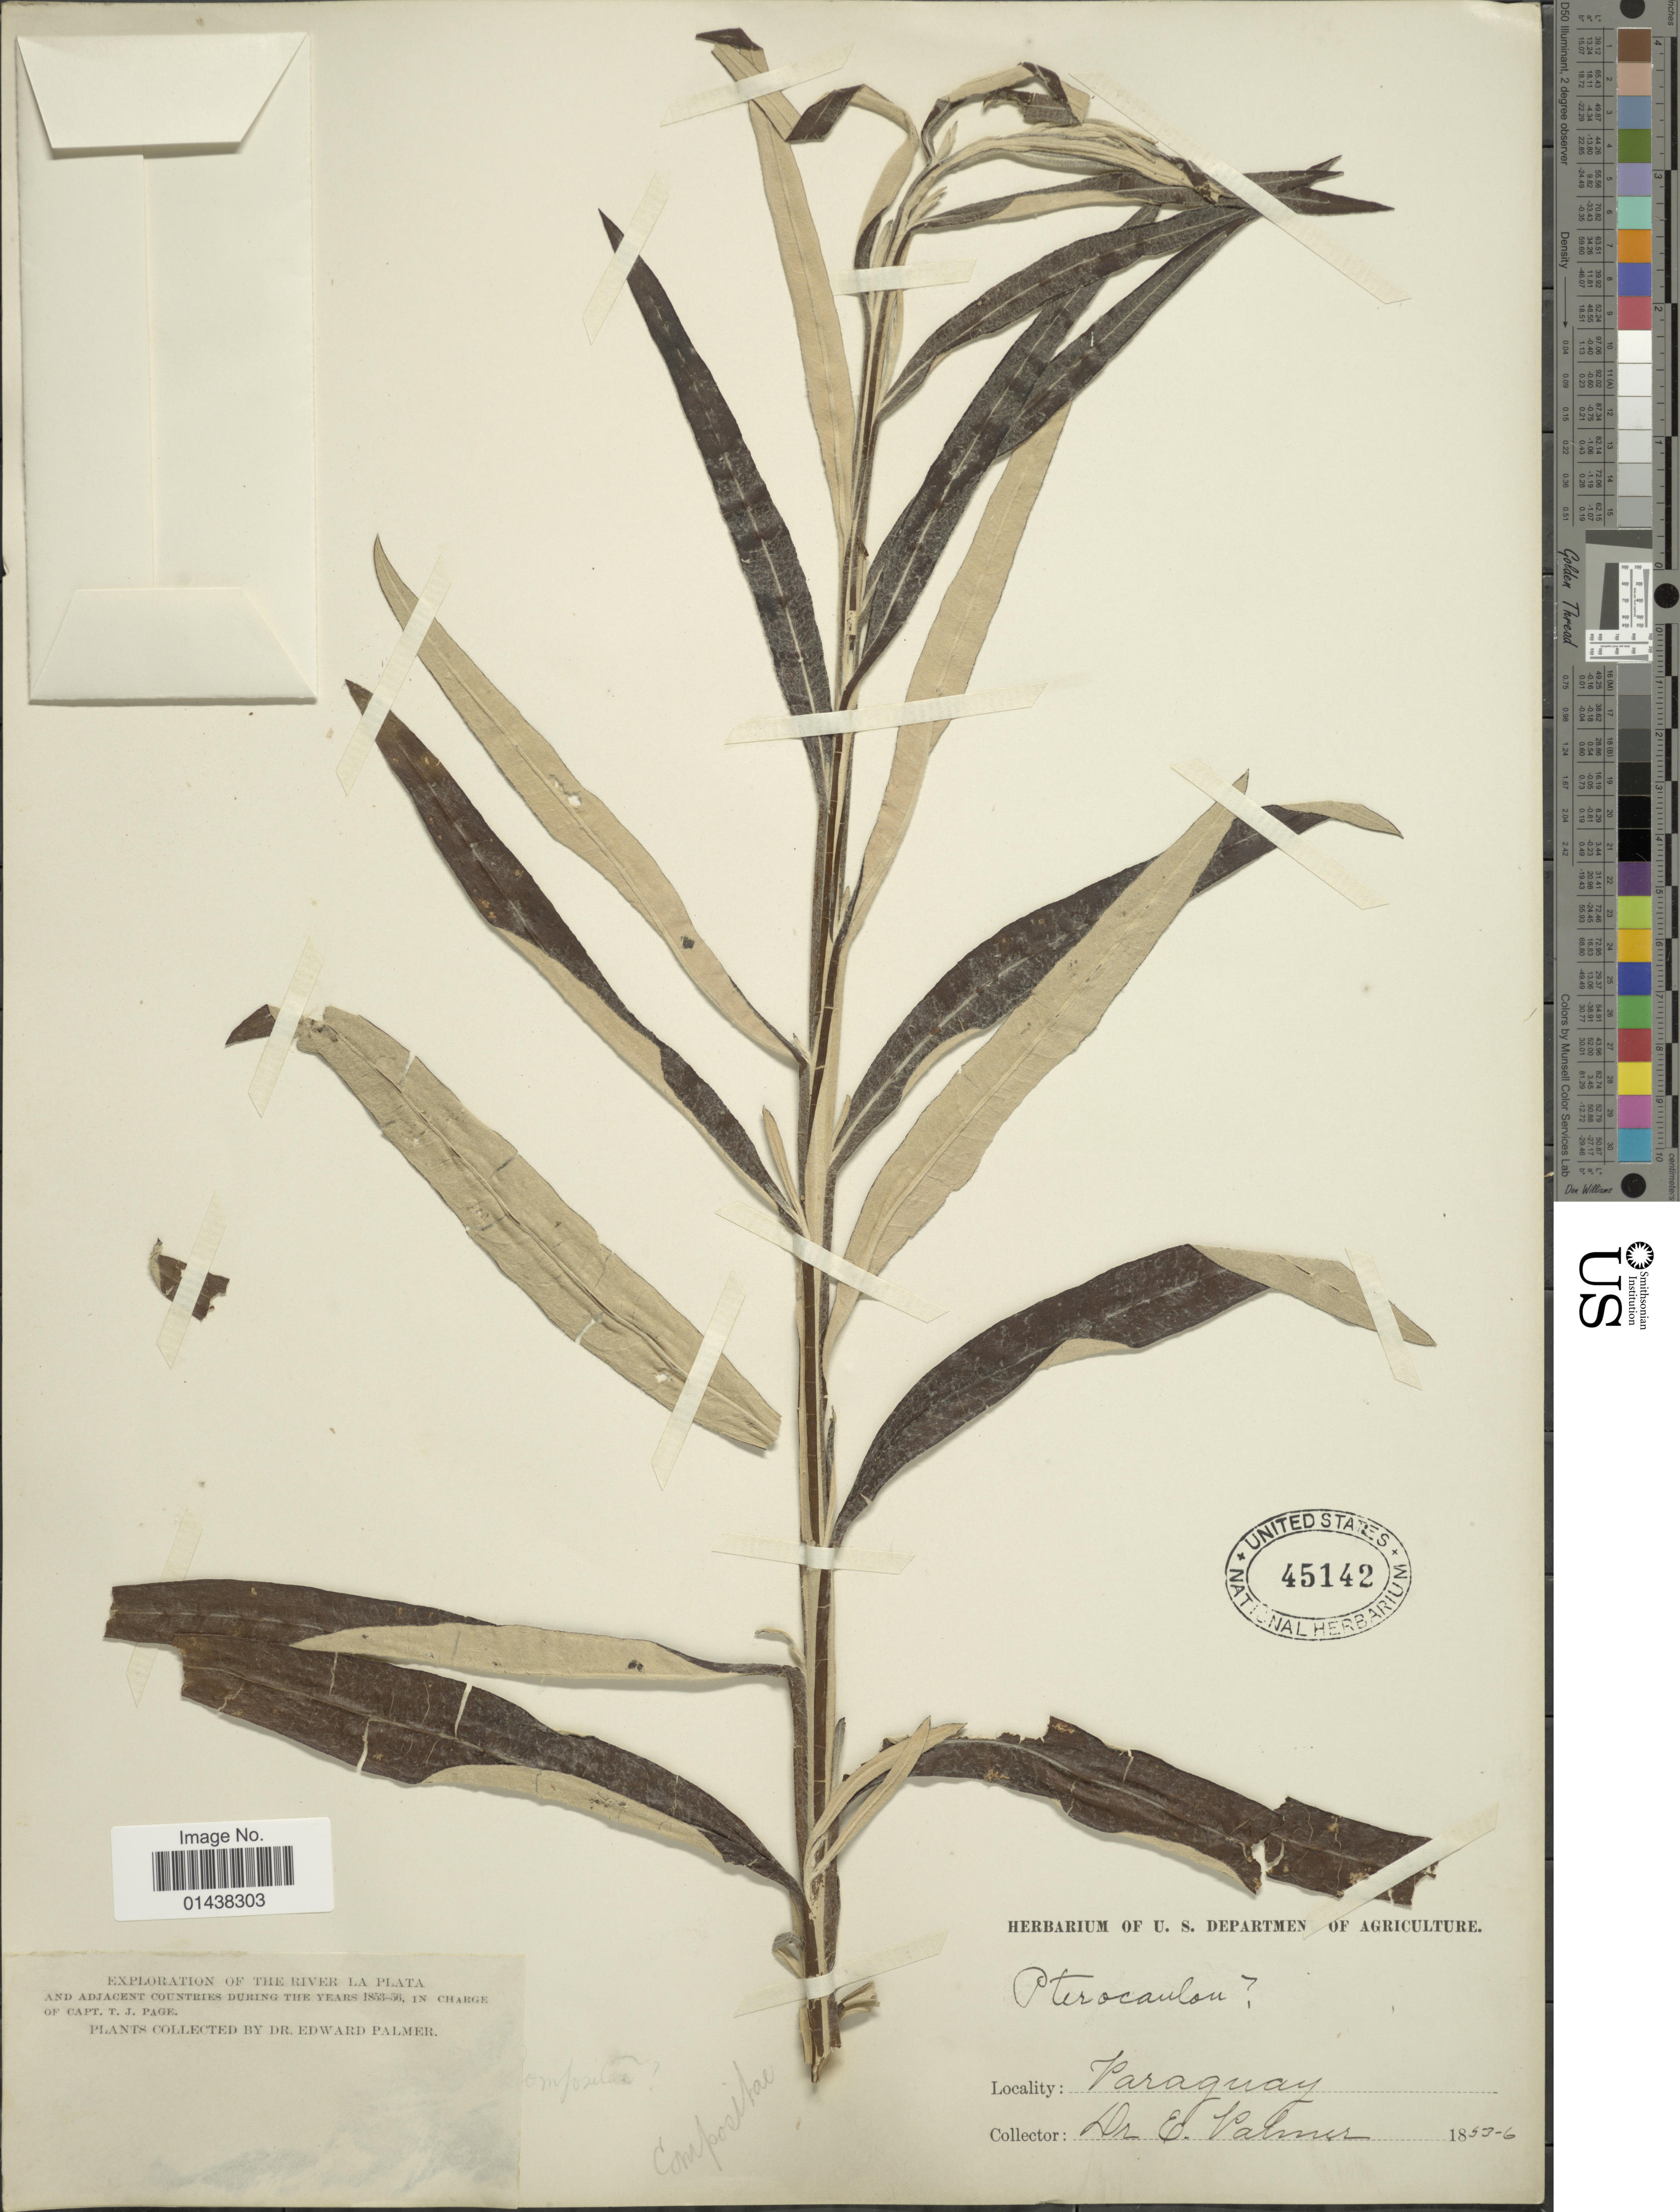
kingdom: Plantae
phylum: Tracheophyta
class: Magnoliopsida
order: Asterales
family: Asteraceae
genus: Pterocaulon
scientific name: Pterocaulon virgatum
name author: (L.) DC.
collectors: E. Palmer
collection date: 1853/1856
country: Paraguay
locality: The River La Plata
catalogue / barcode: US 45142